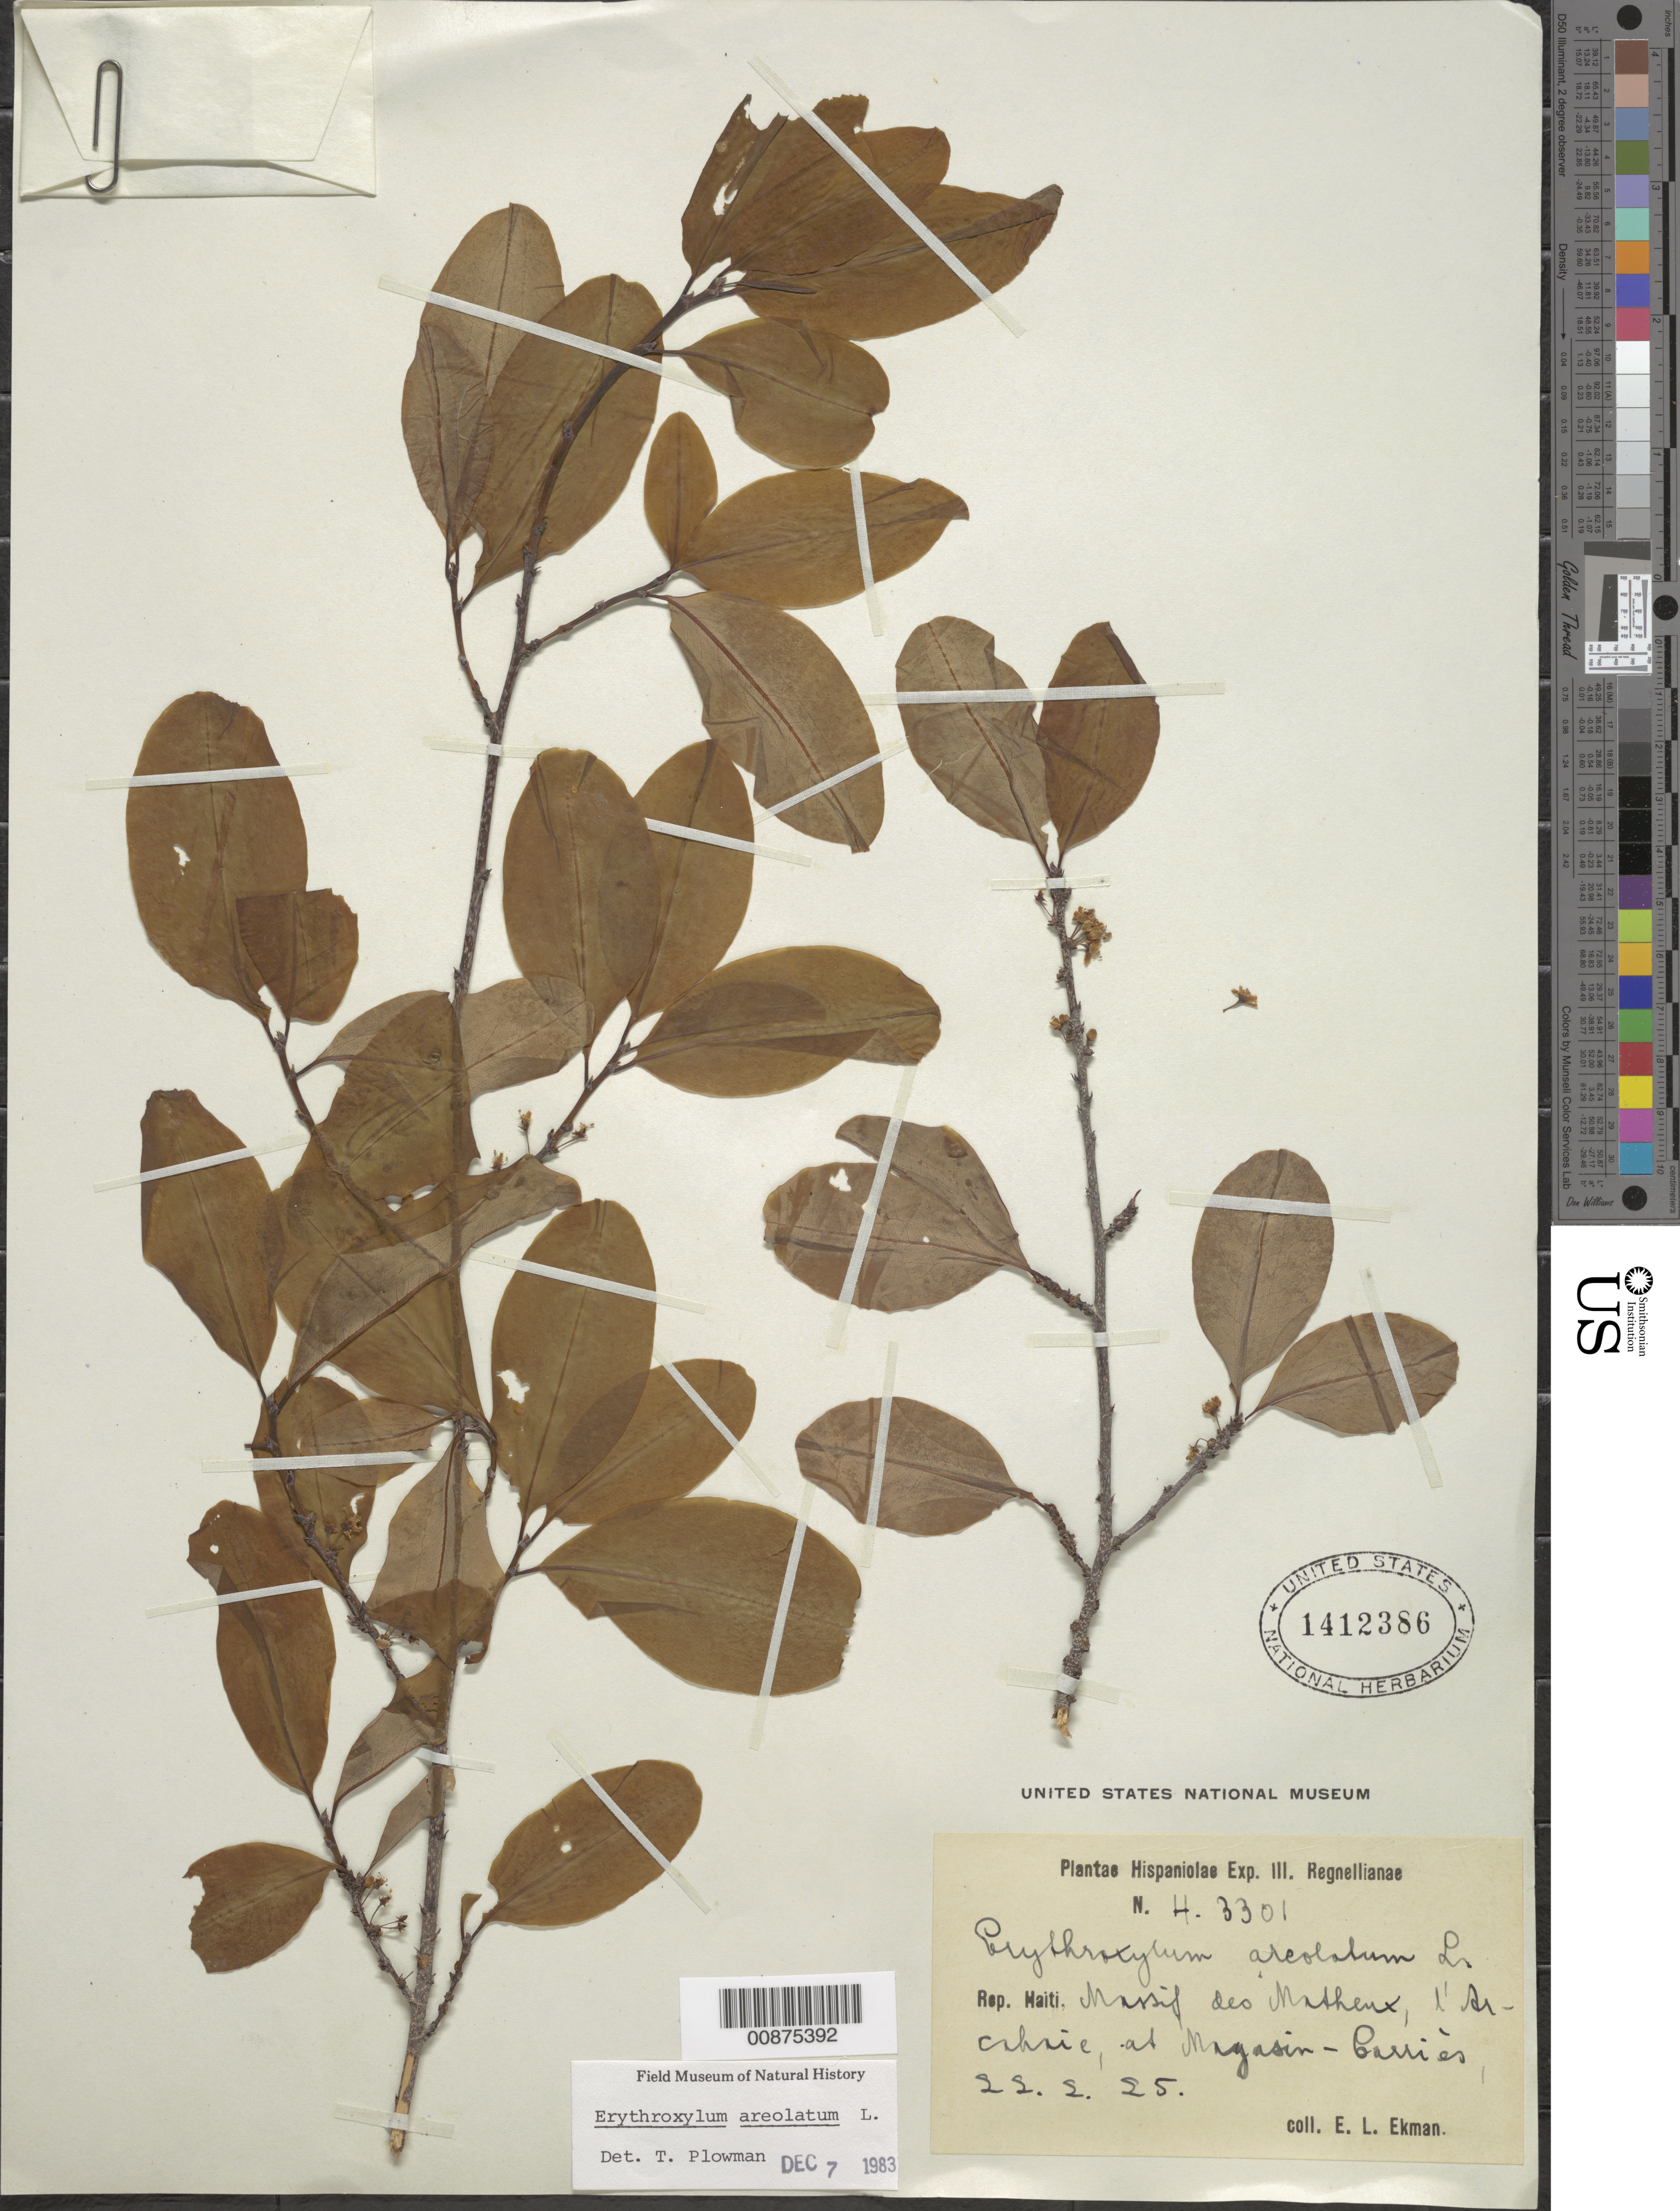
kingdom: Plantae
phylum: Tracheophyta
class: Magnoliopsida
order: Malpighiales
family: Erythroxylaceae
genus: Erythroxylum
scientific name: Erythroxylum aerolatum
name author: L.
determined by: Plowman, Timothy C.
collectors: E. L. Ekman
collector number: H 3301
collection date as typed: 22 Feb 1925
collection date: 1925-02-22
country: Haiti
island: Hispaniola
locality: Massif des Matheux, l'Arcahaie, at Magasin-Carriès.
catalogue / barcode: US 1412386